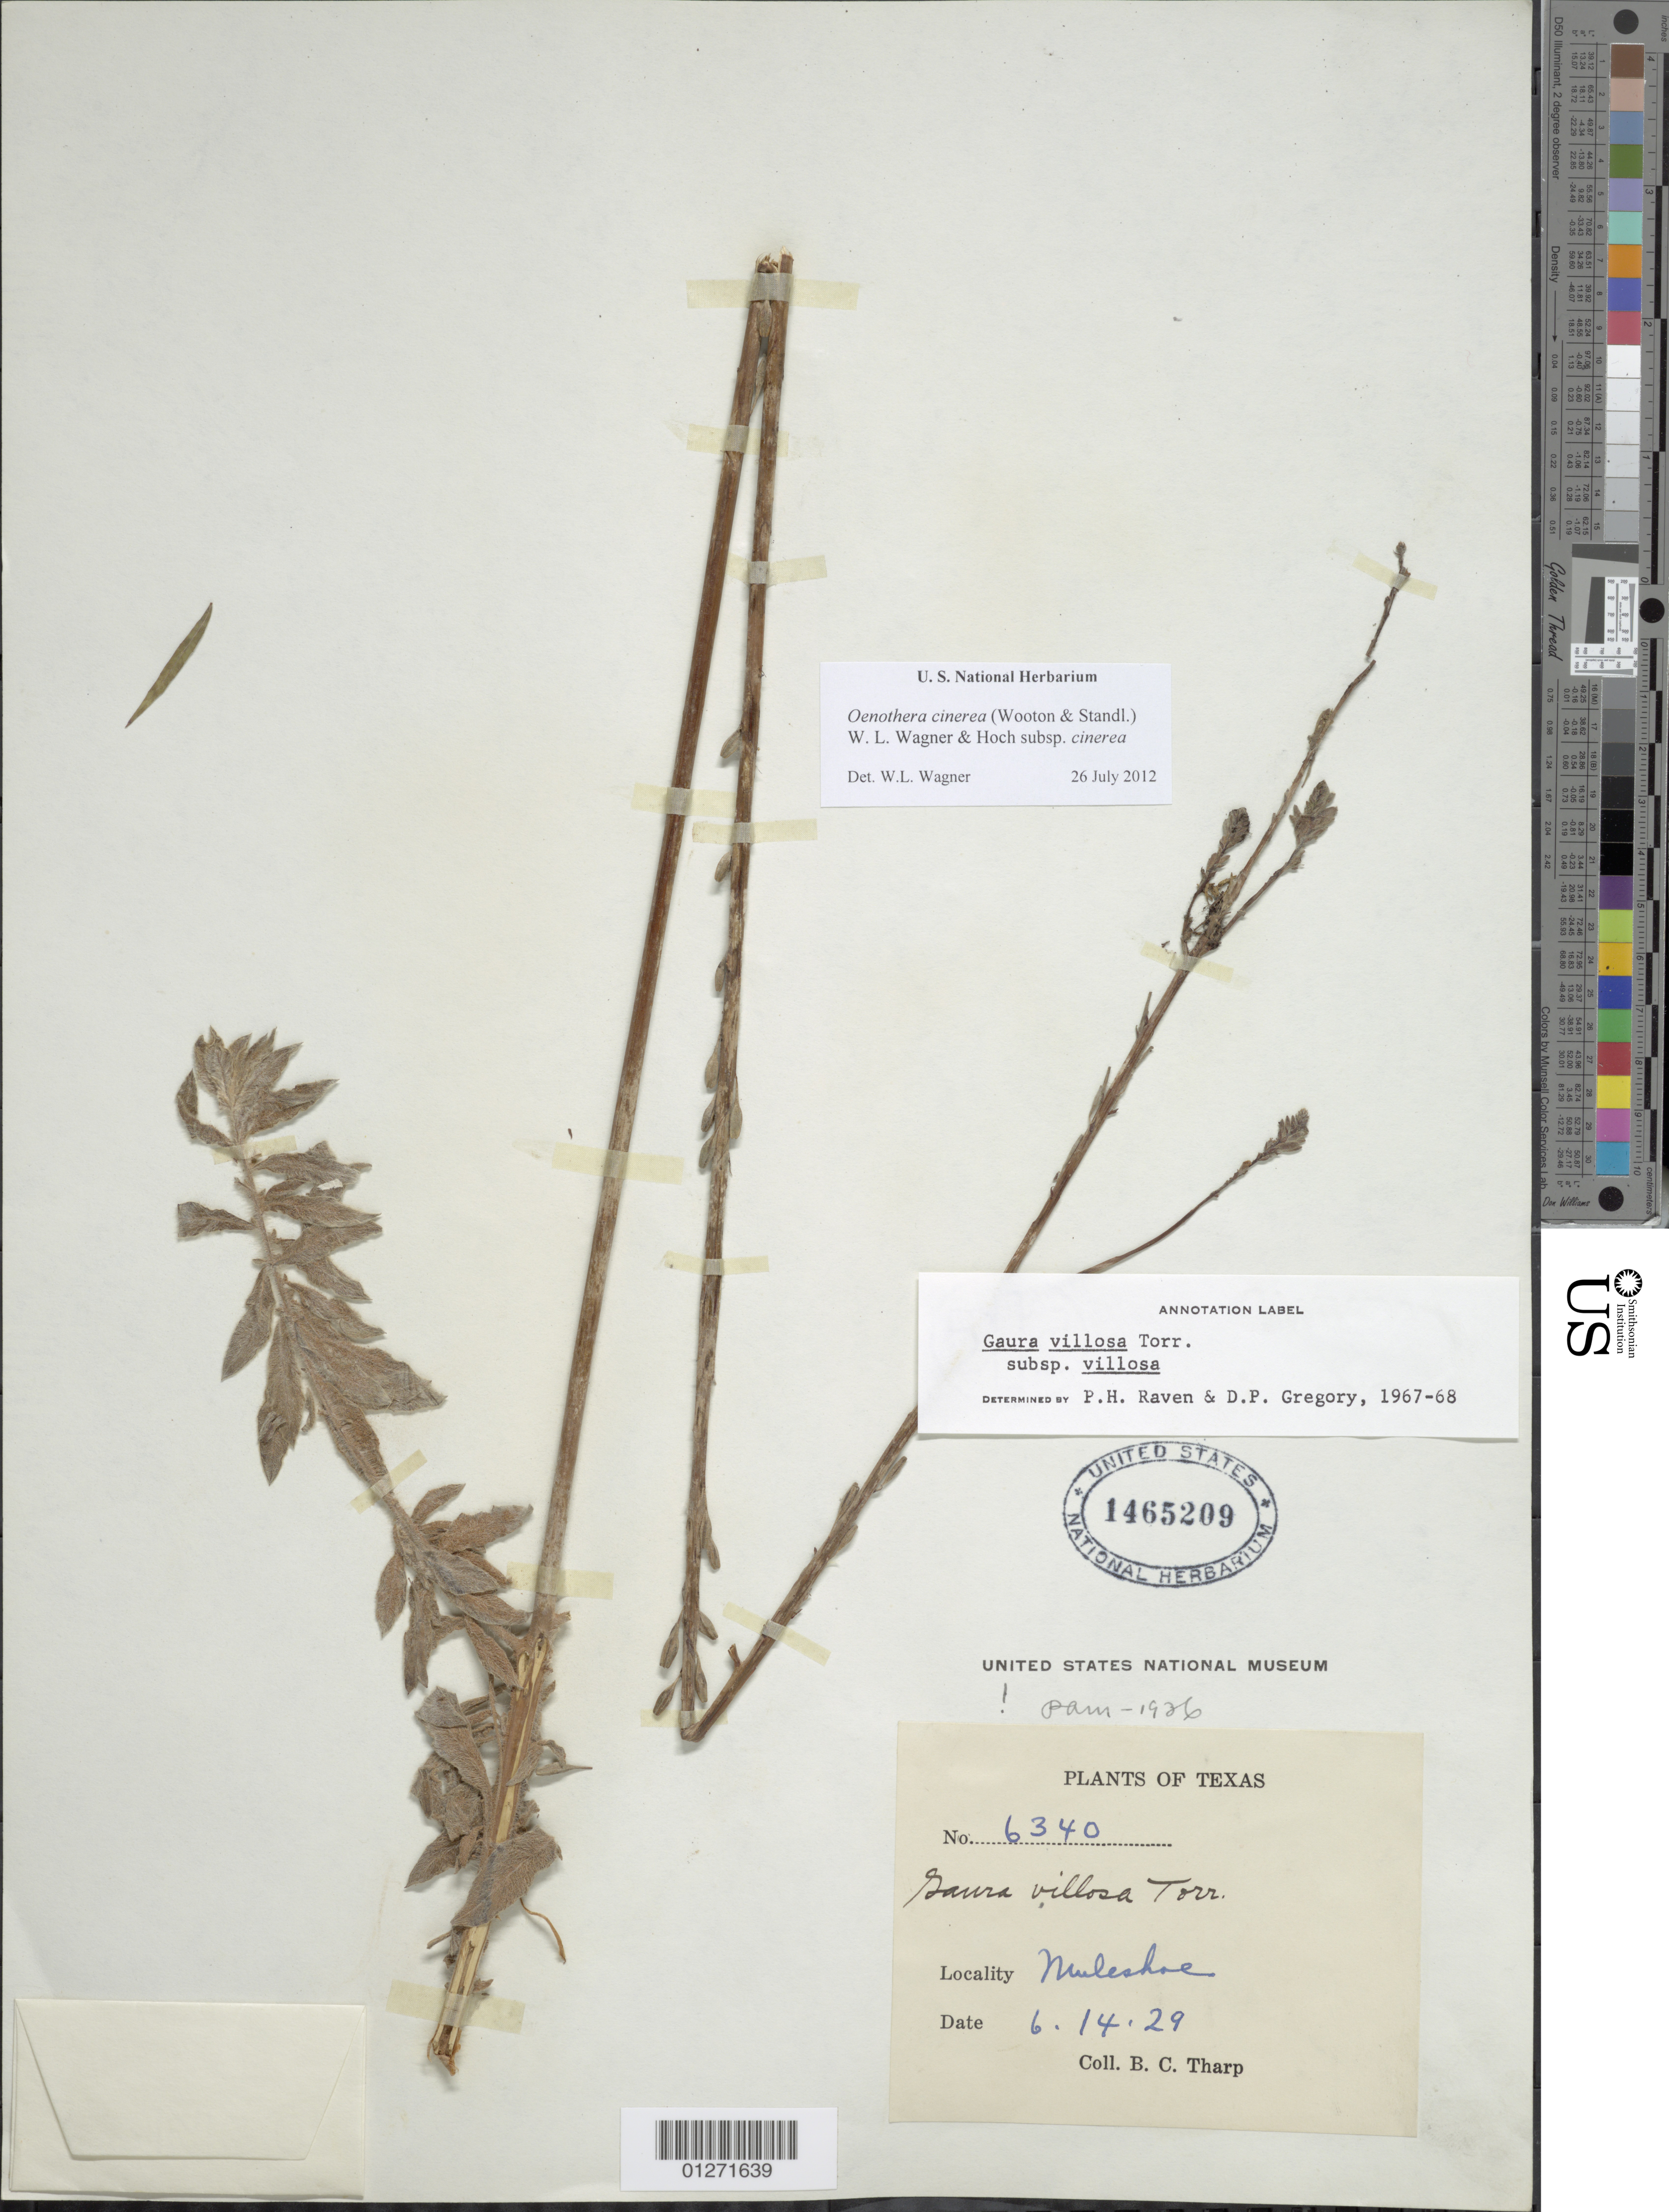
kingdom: Plantae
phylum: Tracheophyta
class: Magnoliopsida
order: Myrtales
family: Onagraceae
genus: Oenothera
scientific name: Oenothera cinerea subsp. cinerea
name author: (Wooton & Standl.) W.L. Wagner & Hoch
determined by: Wagner, W. L., (BOT), Smithsonian Institution - National Museum of Natural History (UNITED STATES)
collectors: B. C. Tharp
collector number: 6340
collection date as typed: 6.14.29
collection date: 1929-06-14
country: United States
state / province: Texas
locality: Muleshoe.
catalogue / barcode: US 1465209